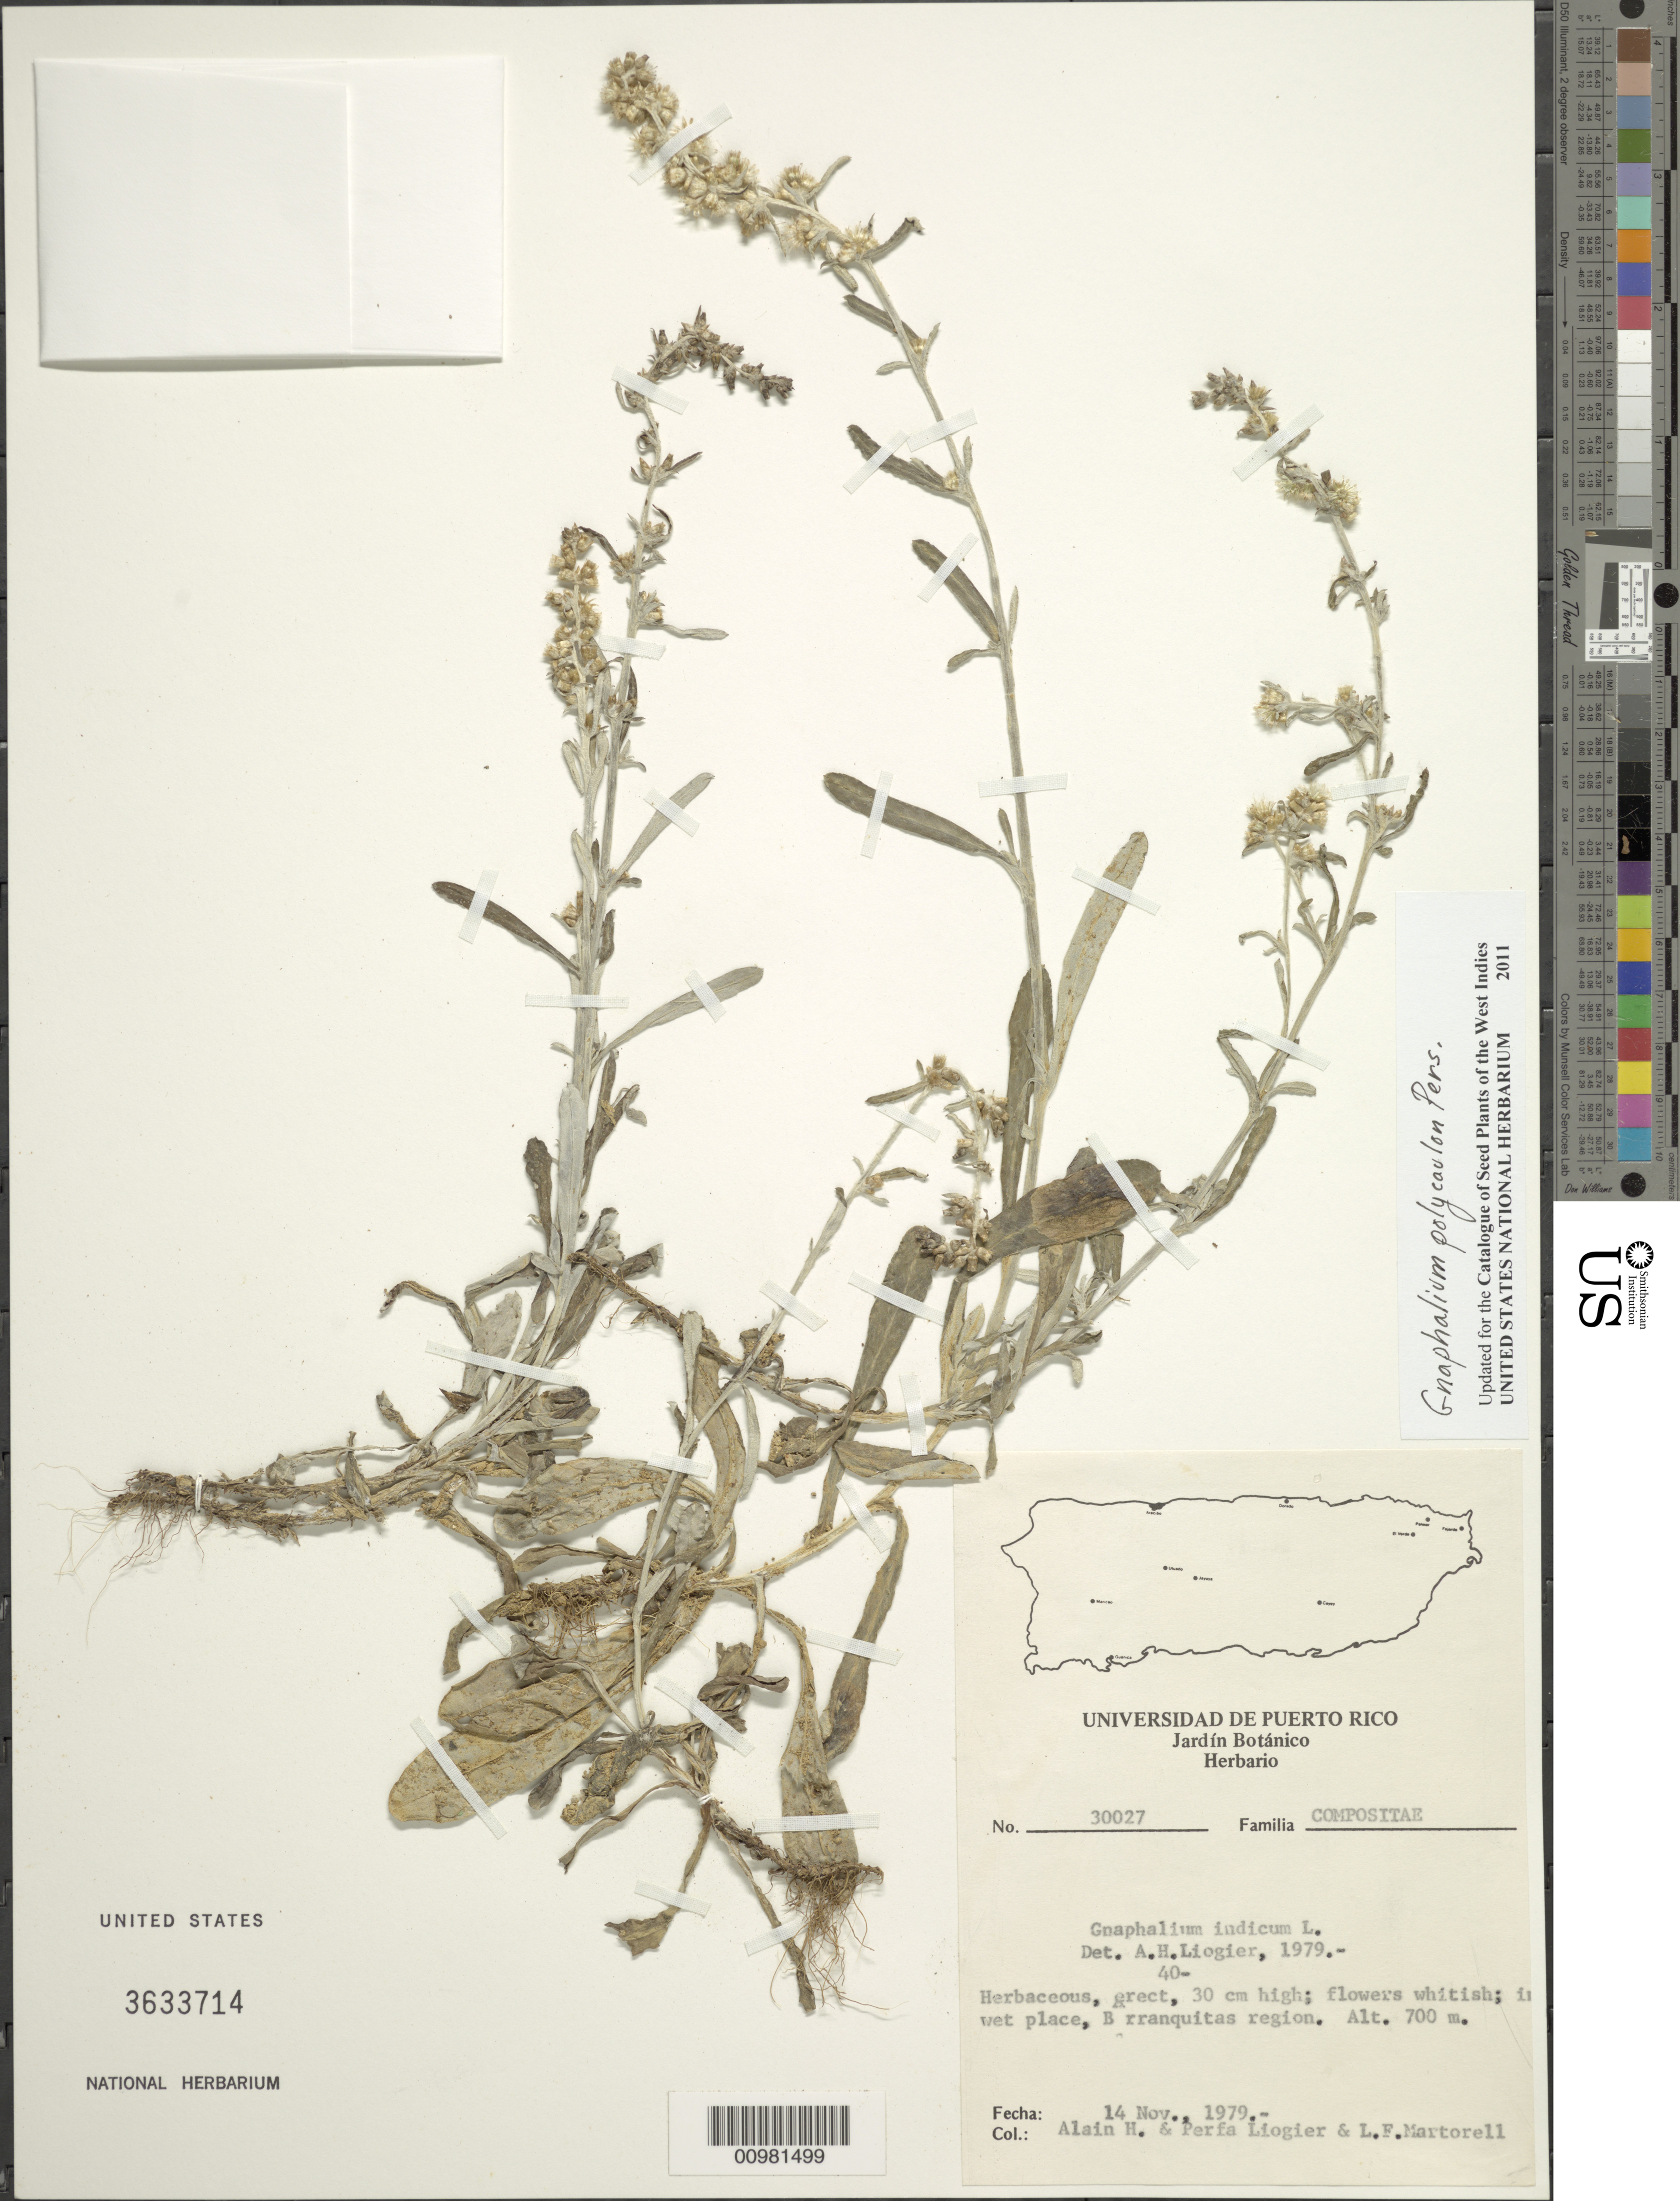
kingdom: Plantae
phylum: Tracheophyta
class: Magnoliopsida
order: Asterales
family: Asteraceae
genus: Gnaphalium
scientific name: Gnaphalium polycaulon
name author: Pers.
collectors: A. H. Liogier, M. P. Liogier & L. Martorell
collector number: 30027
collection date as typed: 14 Nov 1979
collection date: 1979-11-14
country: Puerto Rico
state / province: Barranquitas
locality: Barranquitas region.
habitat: In wet place.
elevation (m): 700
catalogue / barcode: US 3633714